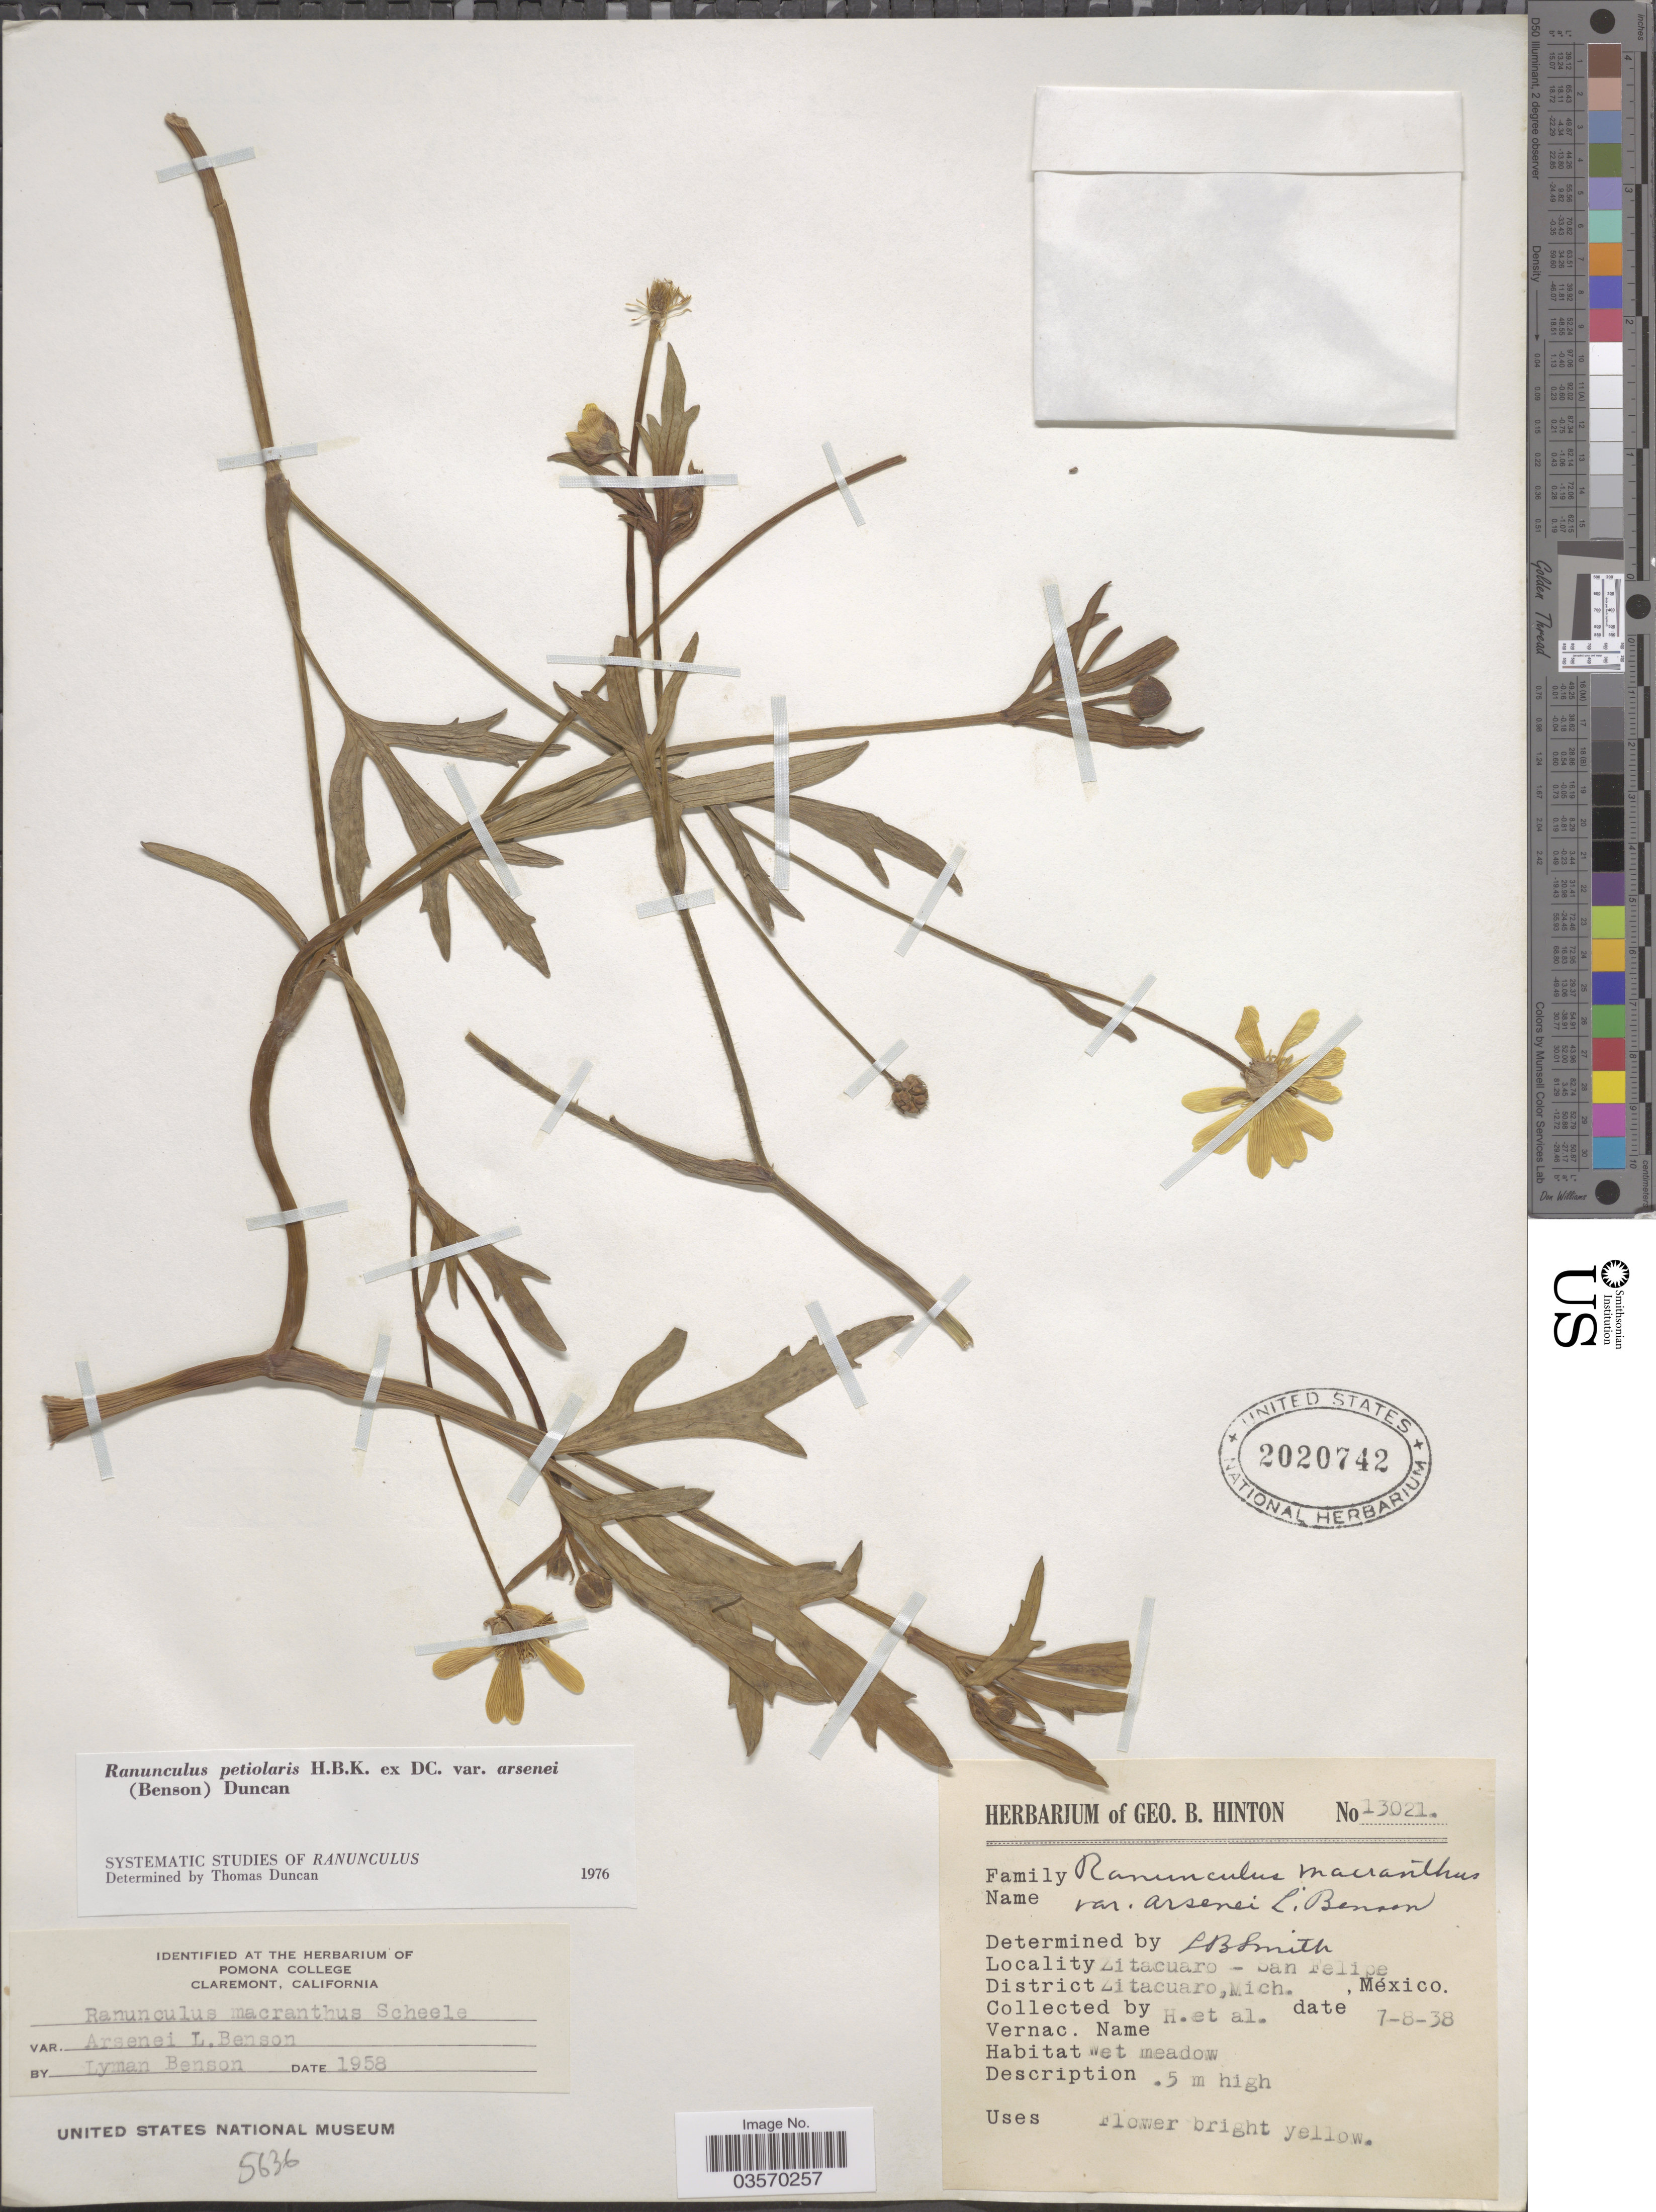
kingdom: Plantae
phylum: Tracheophyta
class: Magnoliopsida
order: Ranunculales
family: Ranunculaceae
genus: Ranunculus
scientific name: Ranunculus petiolaris var. arsenei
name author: (L.D. Benson) Duncan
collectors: G. B. Hinton & et al.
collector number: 13021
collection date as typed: Transcribed d/m/y: 7/8/38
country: Mexico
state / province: Michoacán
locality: Zitacuaro - San Felipe. District Zitacuaro.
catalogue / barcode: US 2020742